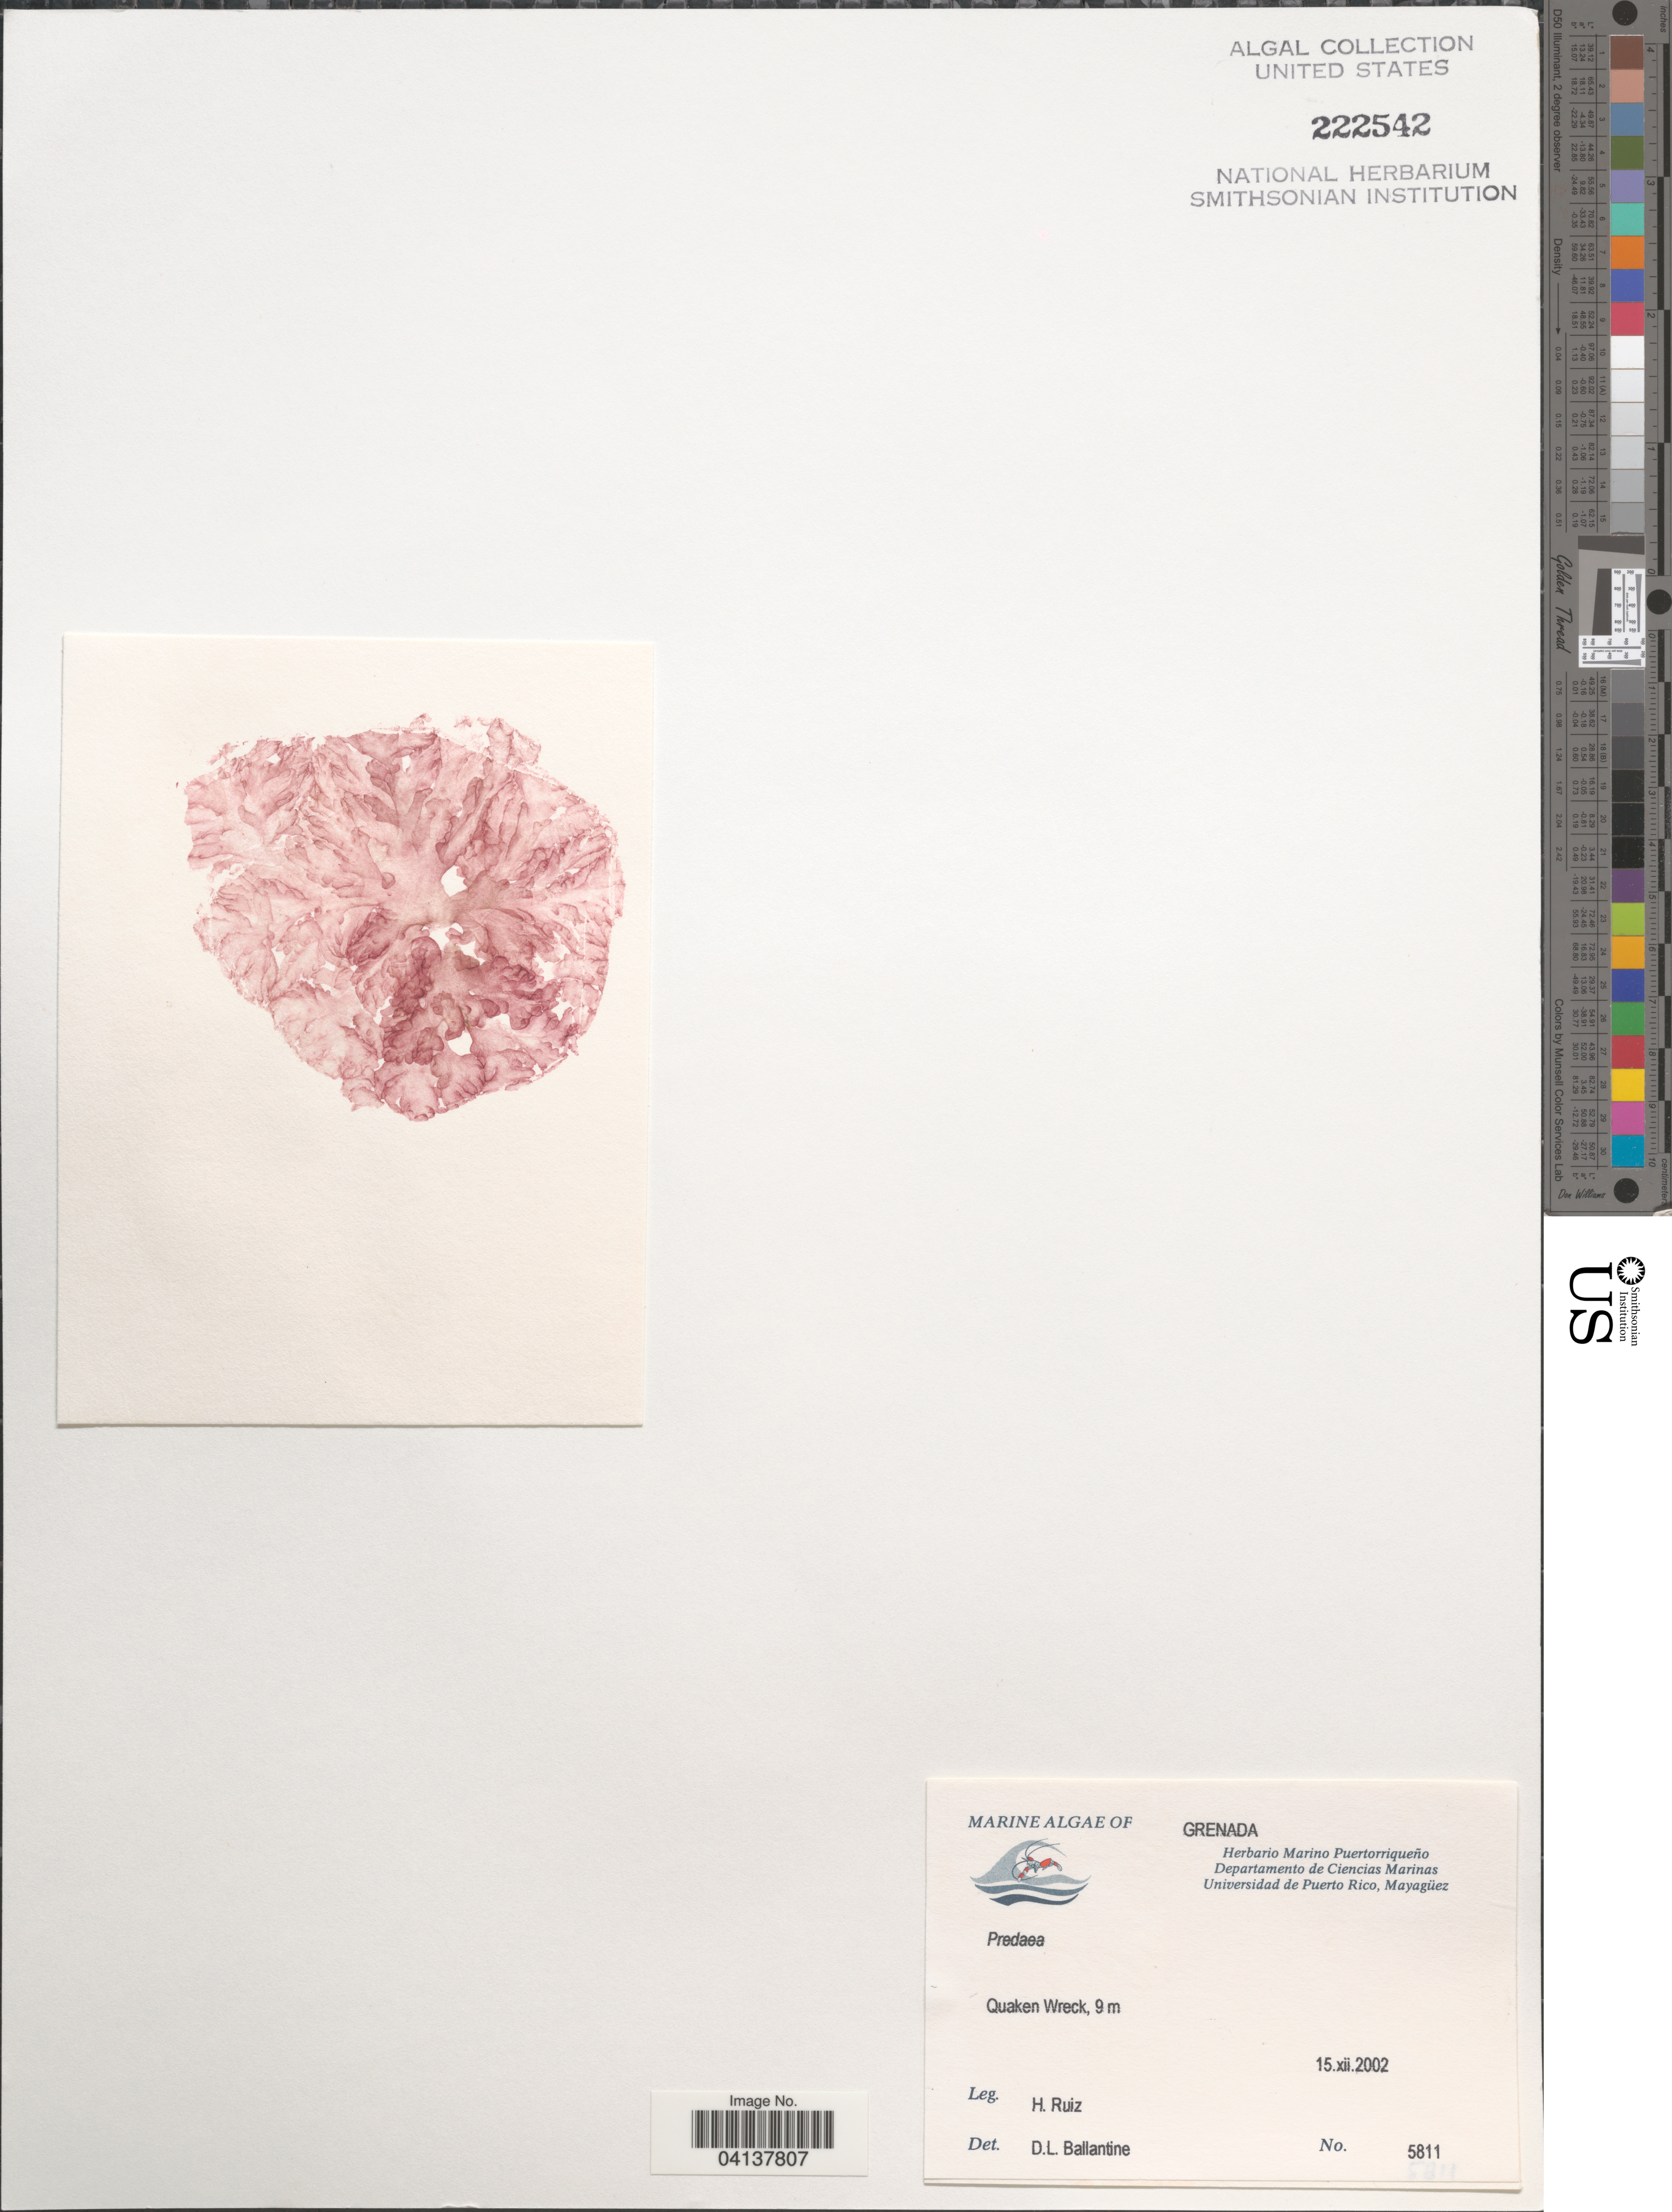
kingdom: Plantae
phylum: Rhodophyta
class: Florideophyceae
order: Nemastomatales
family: Nemastomataceae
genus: Predaea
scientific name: Predaea sp.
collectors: H. Ruiz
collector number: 5811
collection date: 2002-12-15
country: Grenada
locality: Quaken Wreck.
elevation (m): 9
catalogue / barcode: US 222542